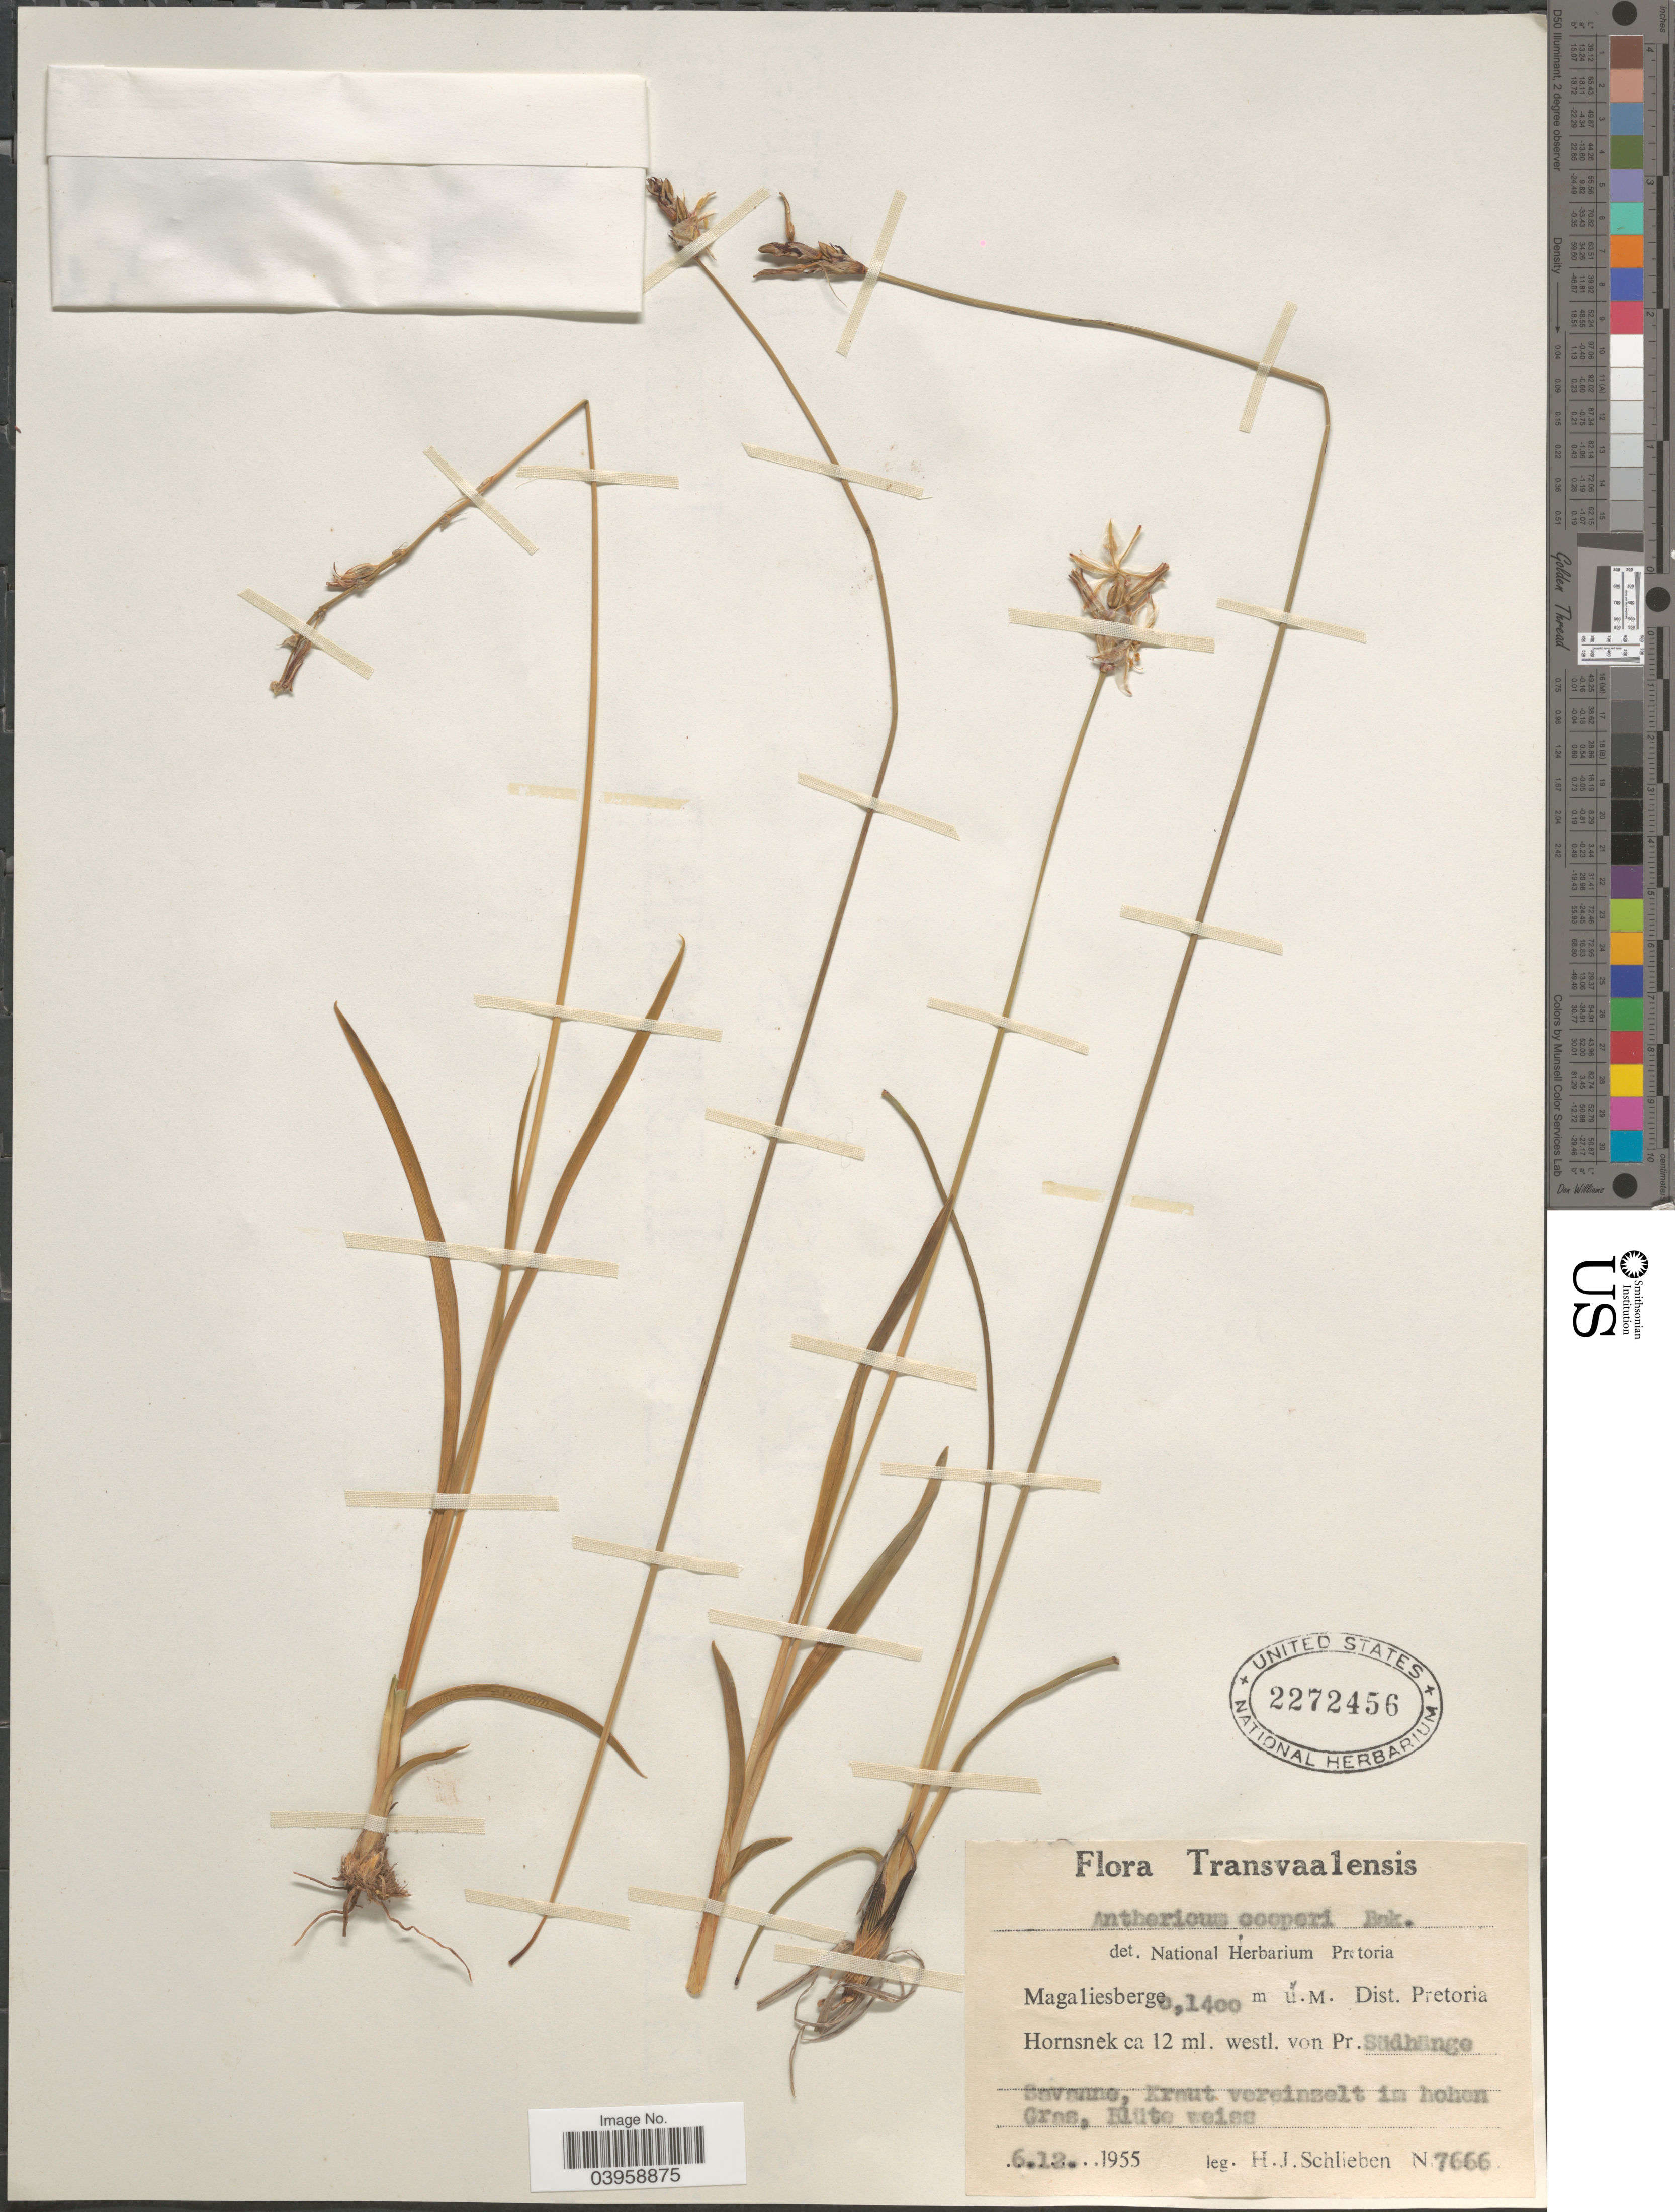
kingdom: Plantae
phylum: Tracheophyta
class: Liliopsida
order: Asparagales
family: Asparagaceae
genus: Anthericum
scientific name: Anthericum cooperi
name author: Baker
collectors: H. J. Schlieben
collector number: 7666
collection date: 1955-12-06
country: South Africa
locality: Transvaalensis. Magaliesberge. Dist. Pretoria Hornsnek ca 12 ml. westl. von Pr. Südhänge Savanne, Kraut vereinzelt im hohen Gras, Blüte weise.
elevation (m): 1400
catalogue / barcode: US 2272456